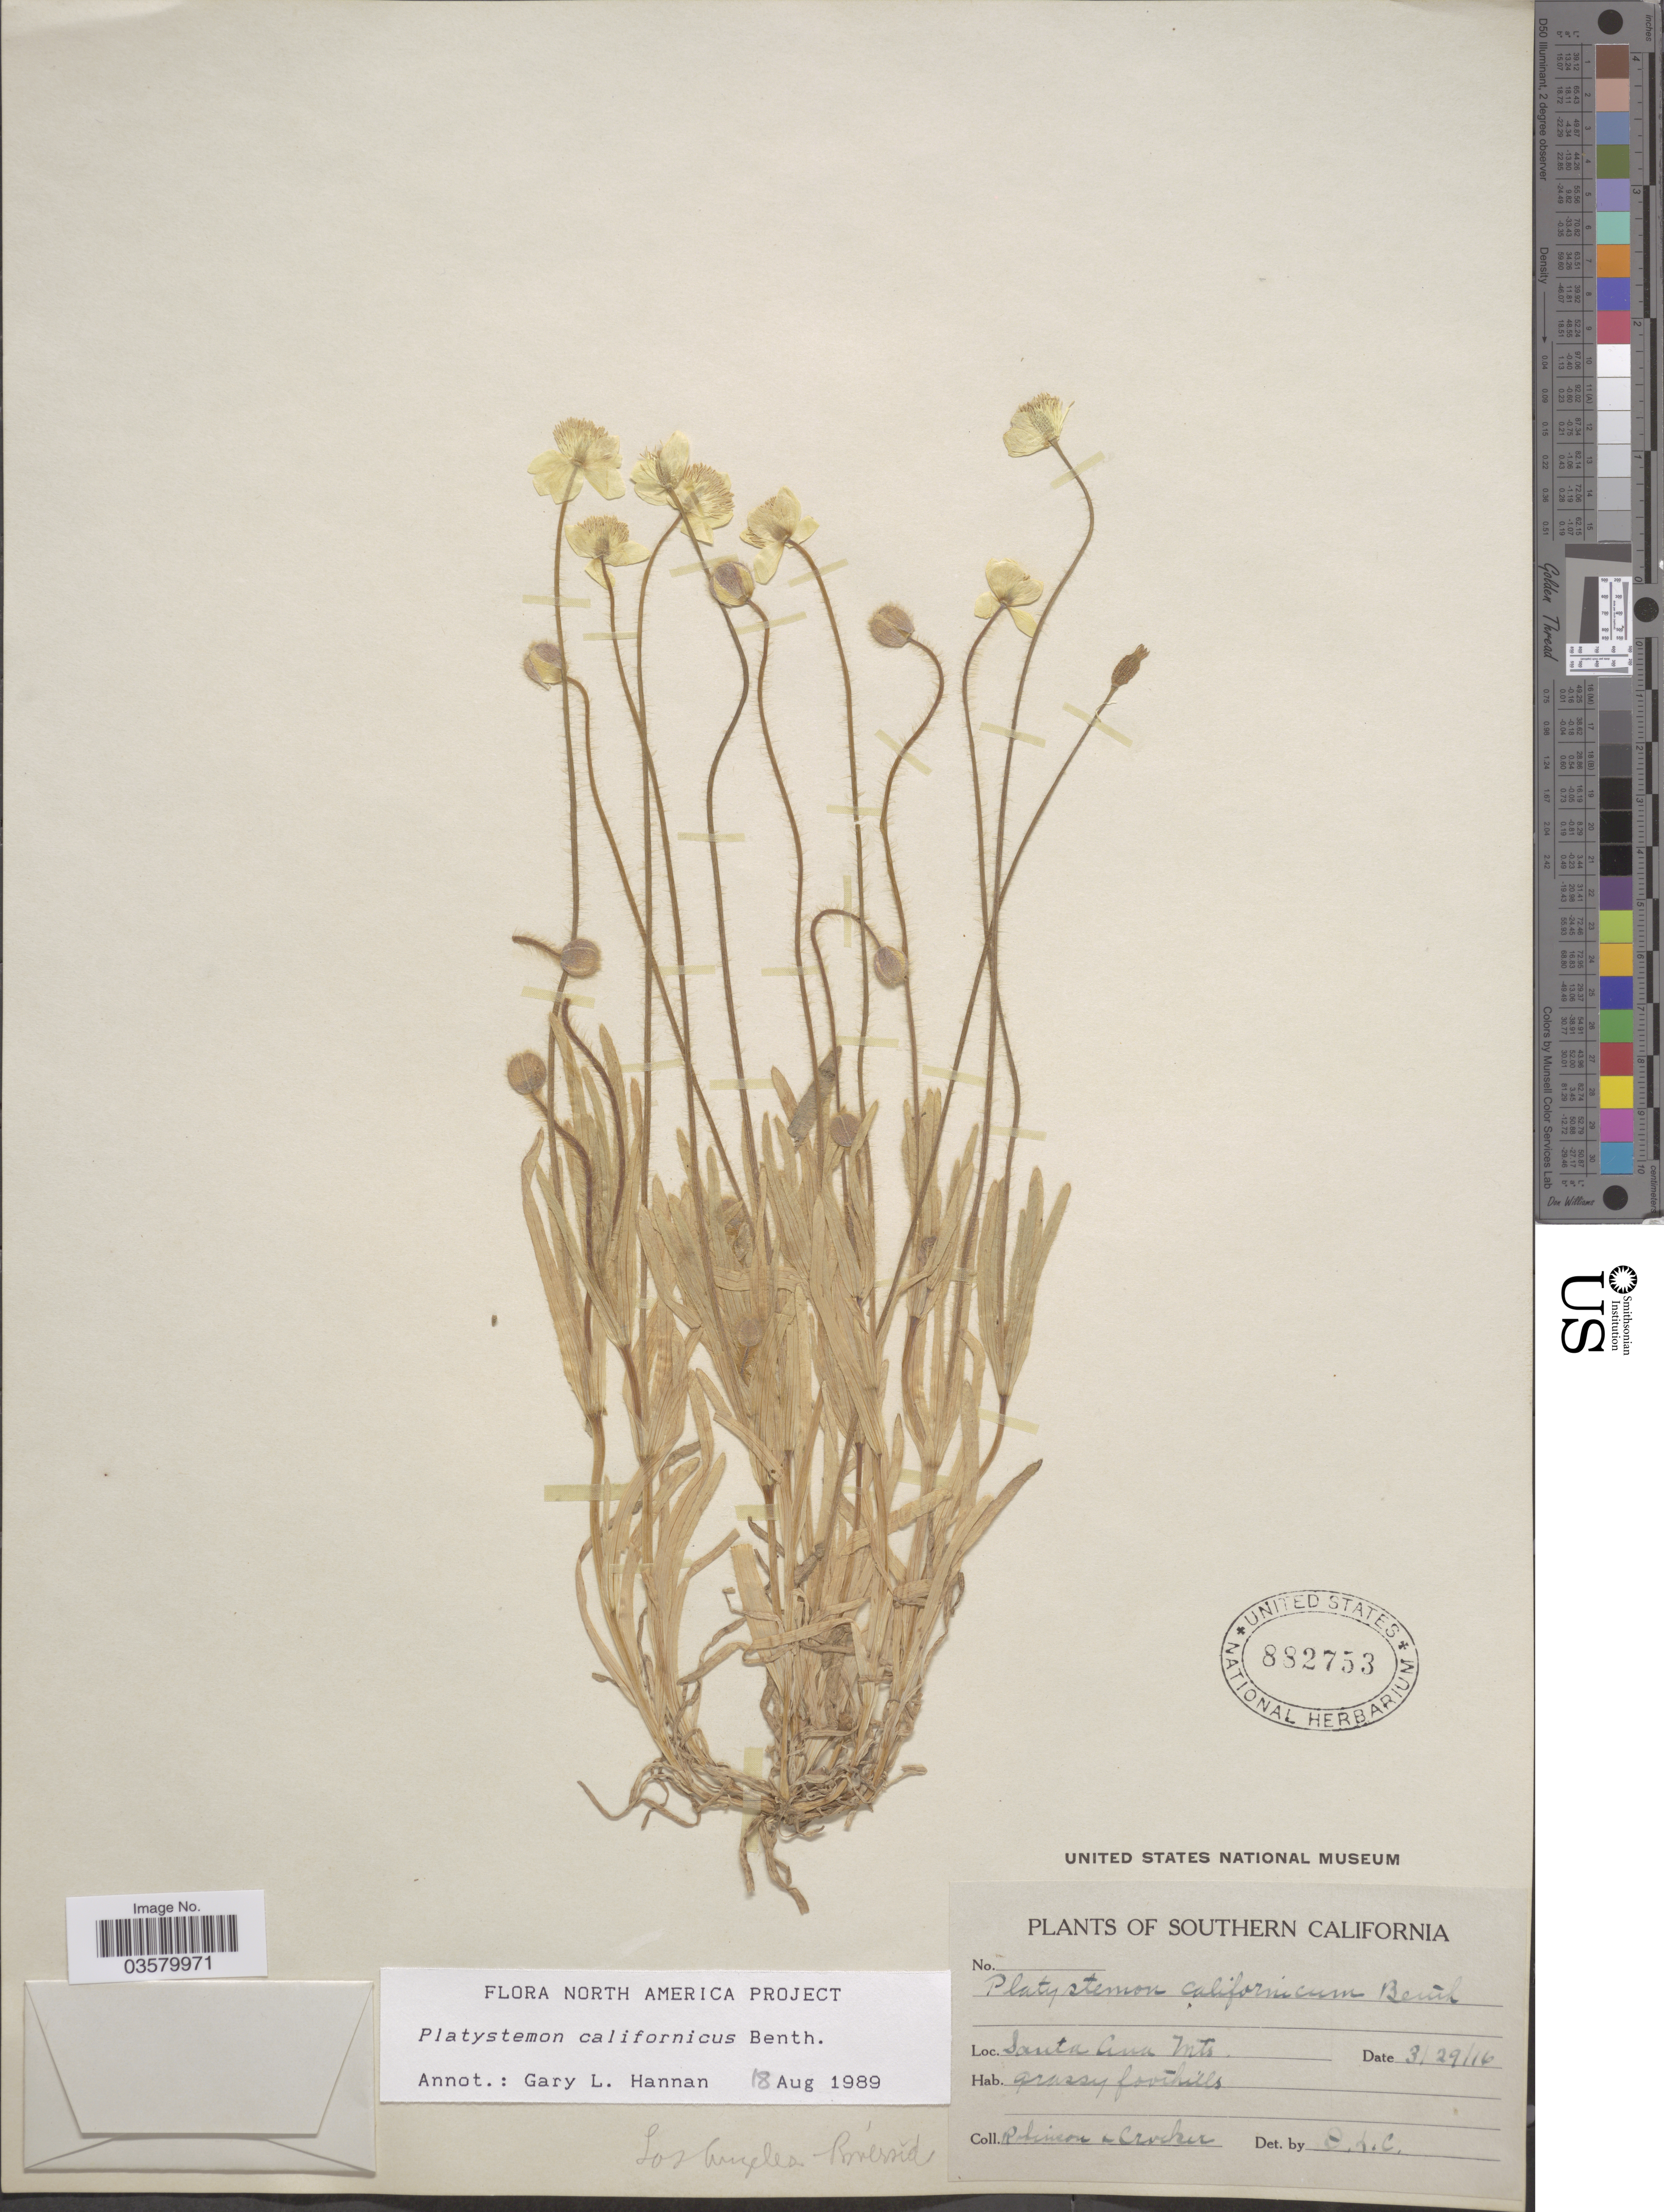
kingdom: Plantae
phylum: Tracheophyta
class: Magnoliopsida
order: Ranunculales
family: Papaveraceae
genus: Platystemon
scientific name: Platystemon californicus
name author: Benth.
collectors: -- Robinson & -. Crocker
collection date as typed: Transcribed d/m/y: 29/3/16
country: United States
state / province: California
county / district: Los Angeles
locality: Southern California. Santa Ana Mts. Los Angeles Riverside.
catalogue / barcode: US 882753